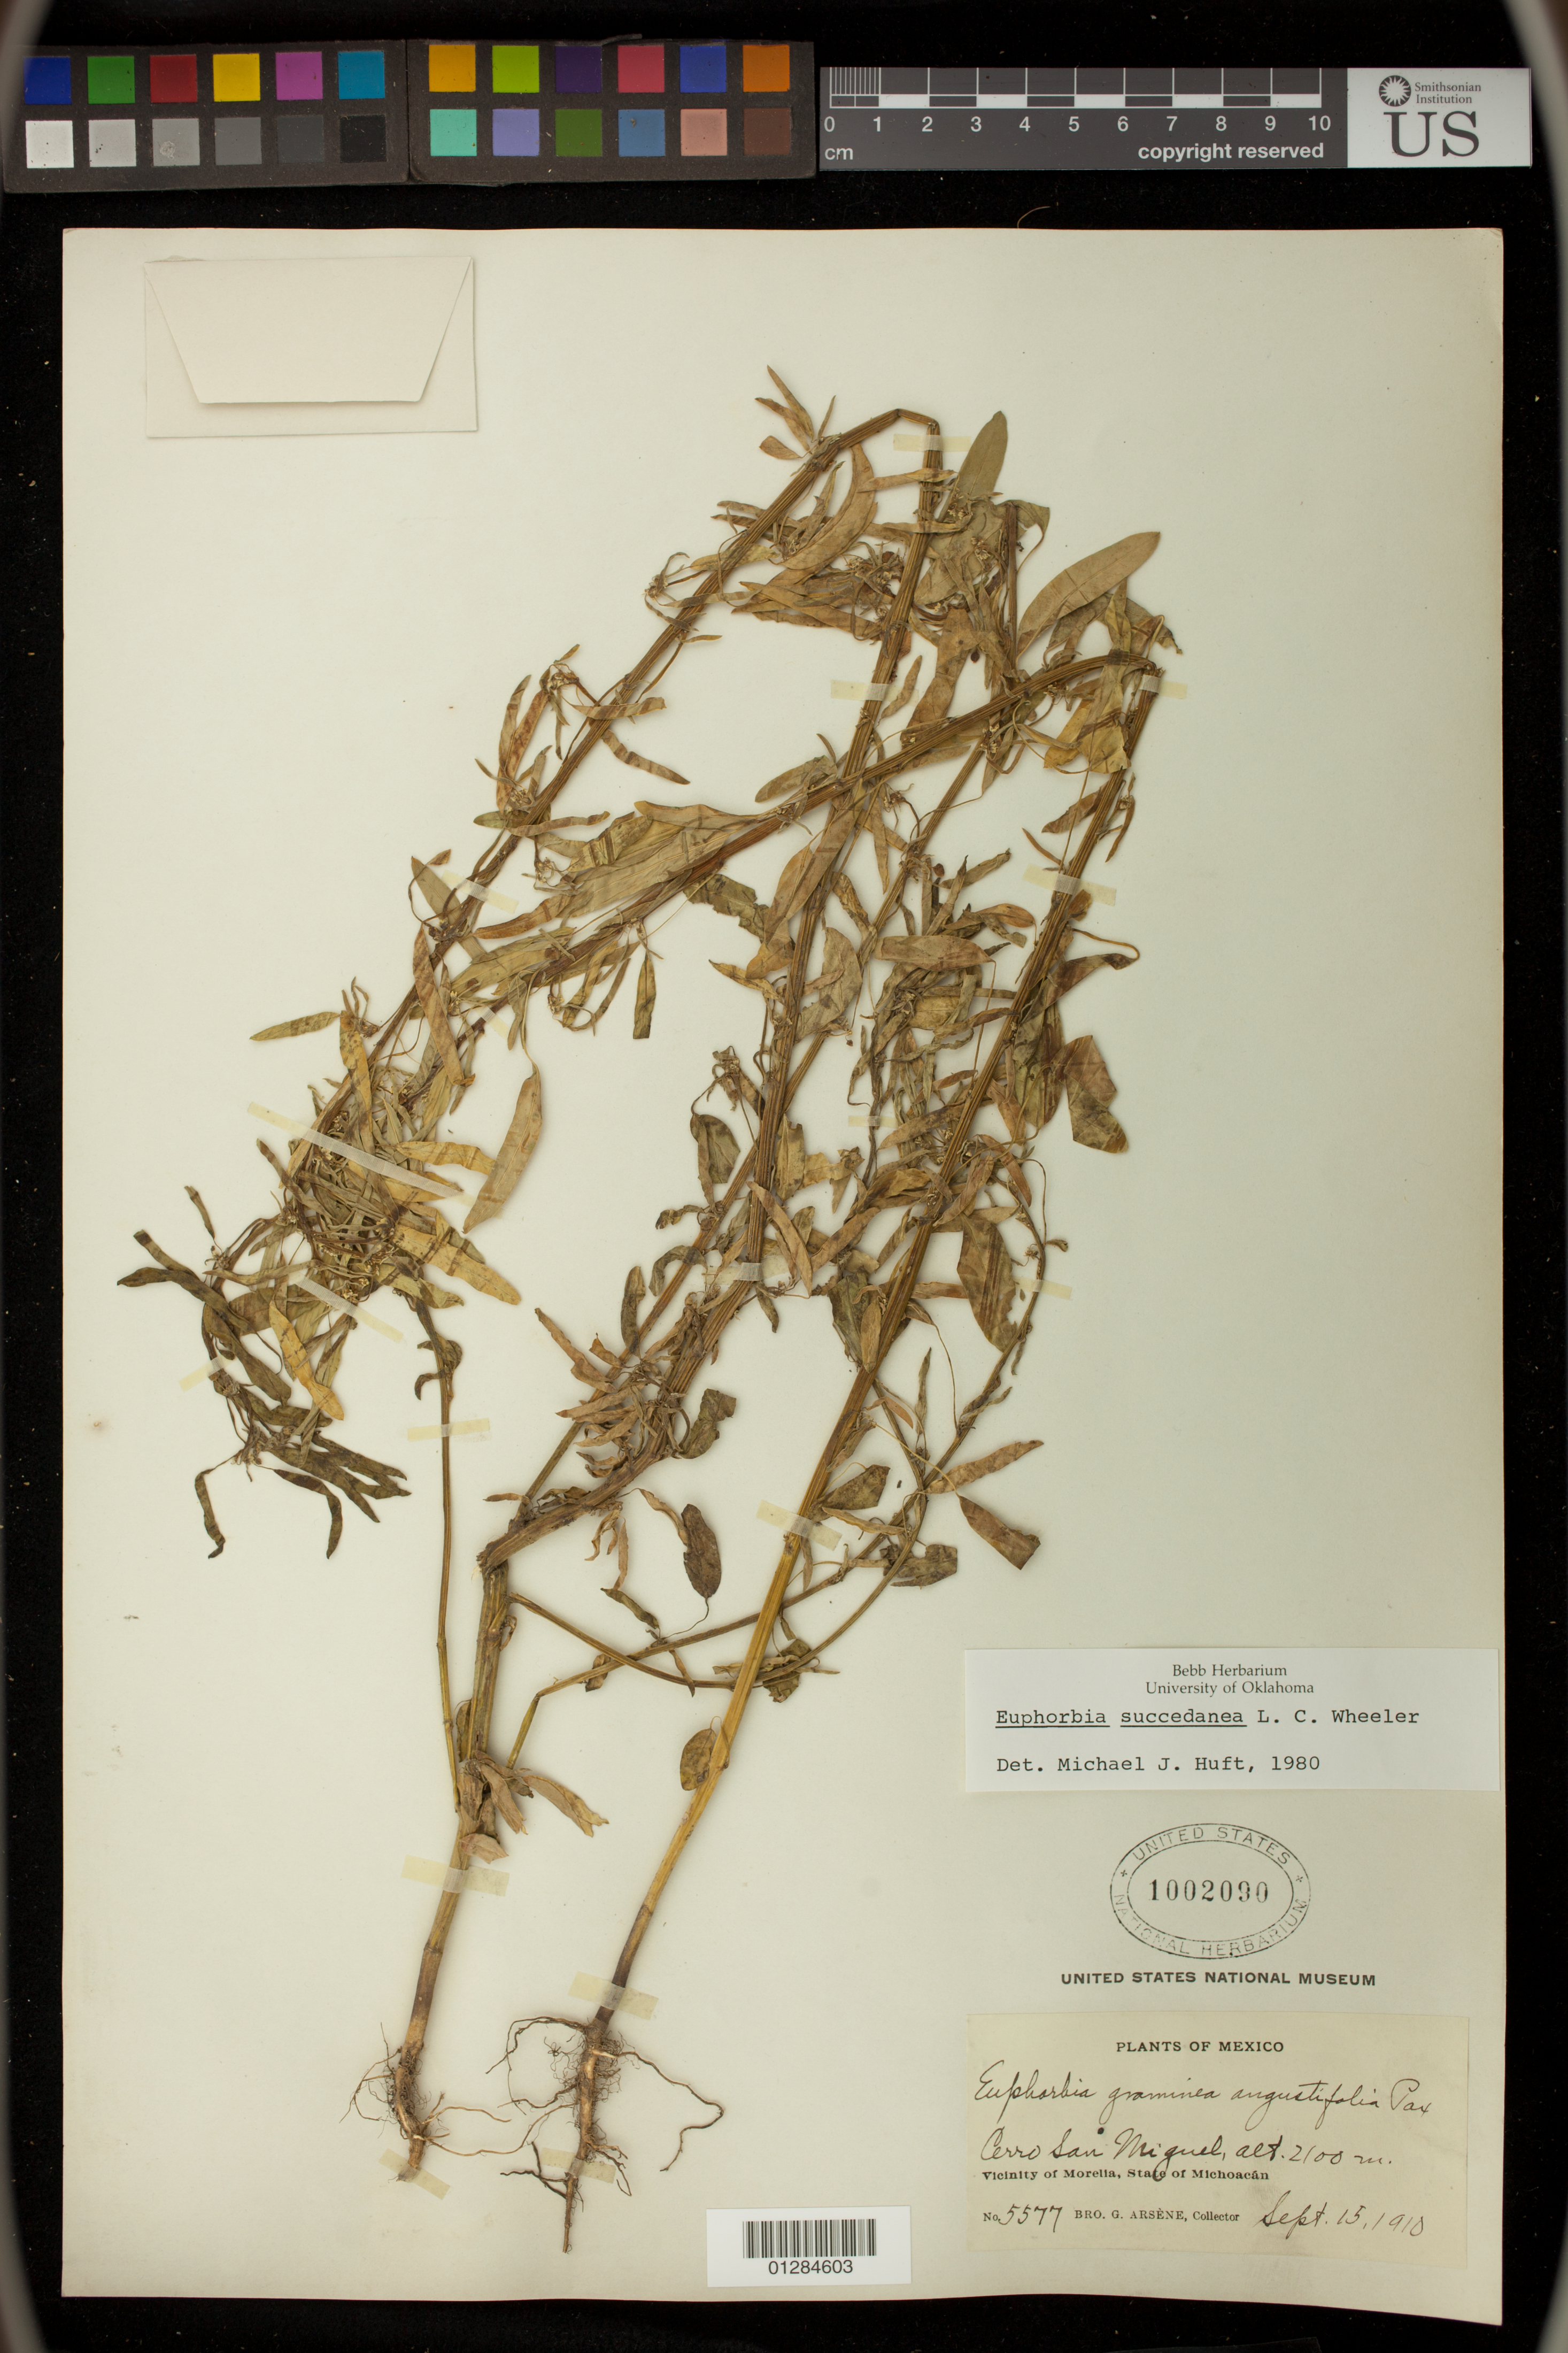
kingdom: Plantae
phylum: Tracheophyta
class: Magnoliopsida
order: Malpighiales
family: Euphorbiaceae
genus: Euphorbia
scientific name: Euphorbia succedanea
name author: L.C. Wheeler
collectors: Bro. G. Arsène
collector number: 5577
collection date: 1910-09-15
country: Mexico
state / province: Michoacán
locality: Cerro San Miguel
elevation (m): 2100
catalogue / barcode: US 1002090